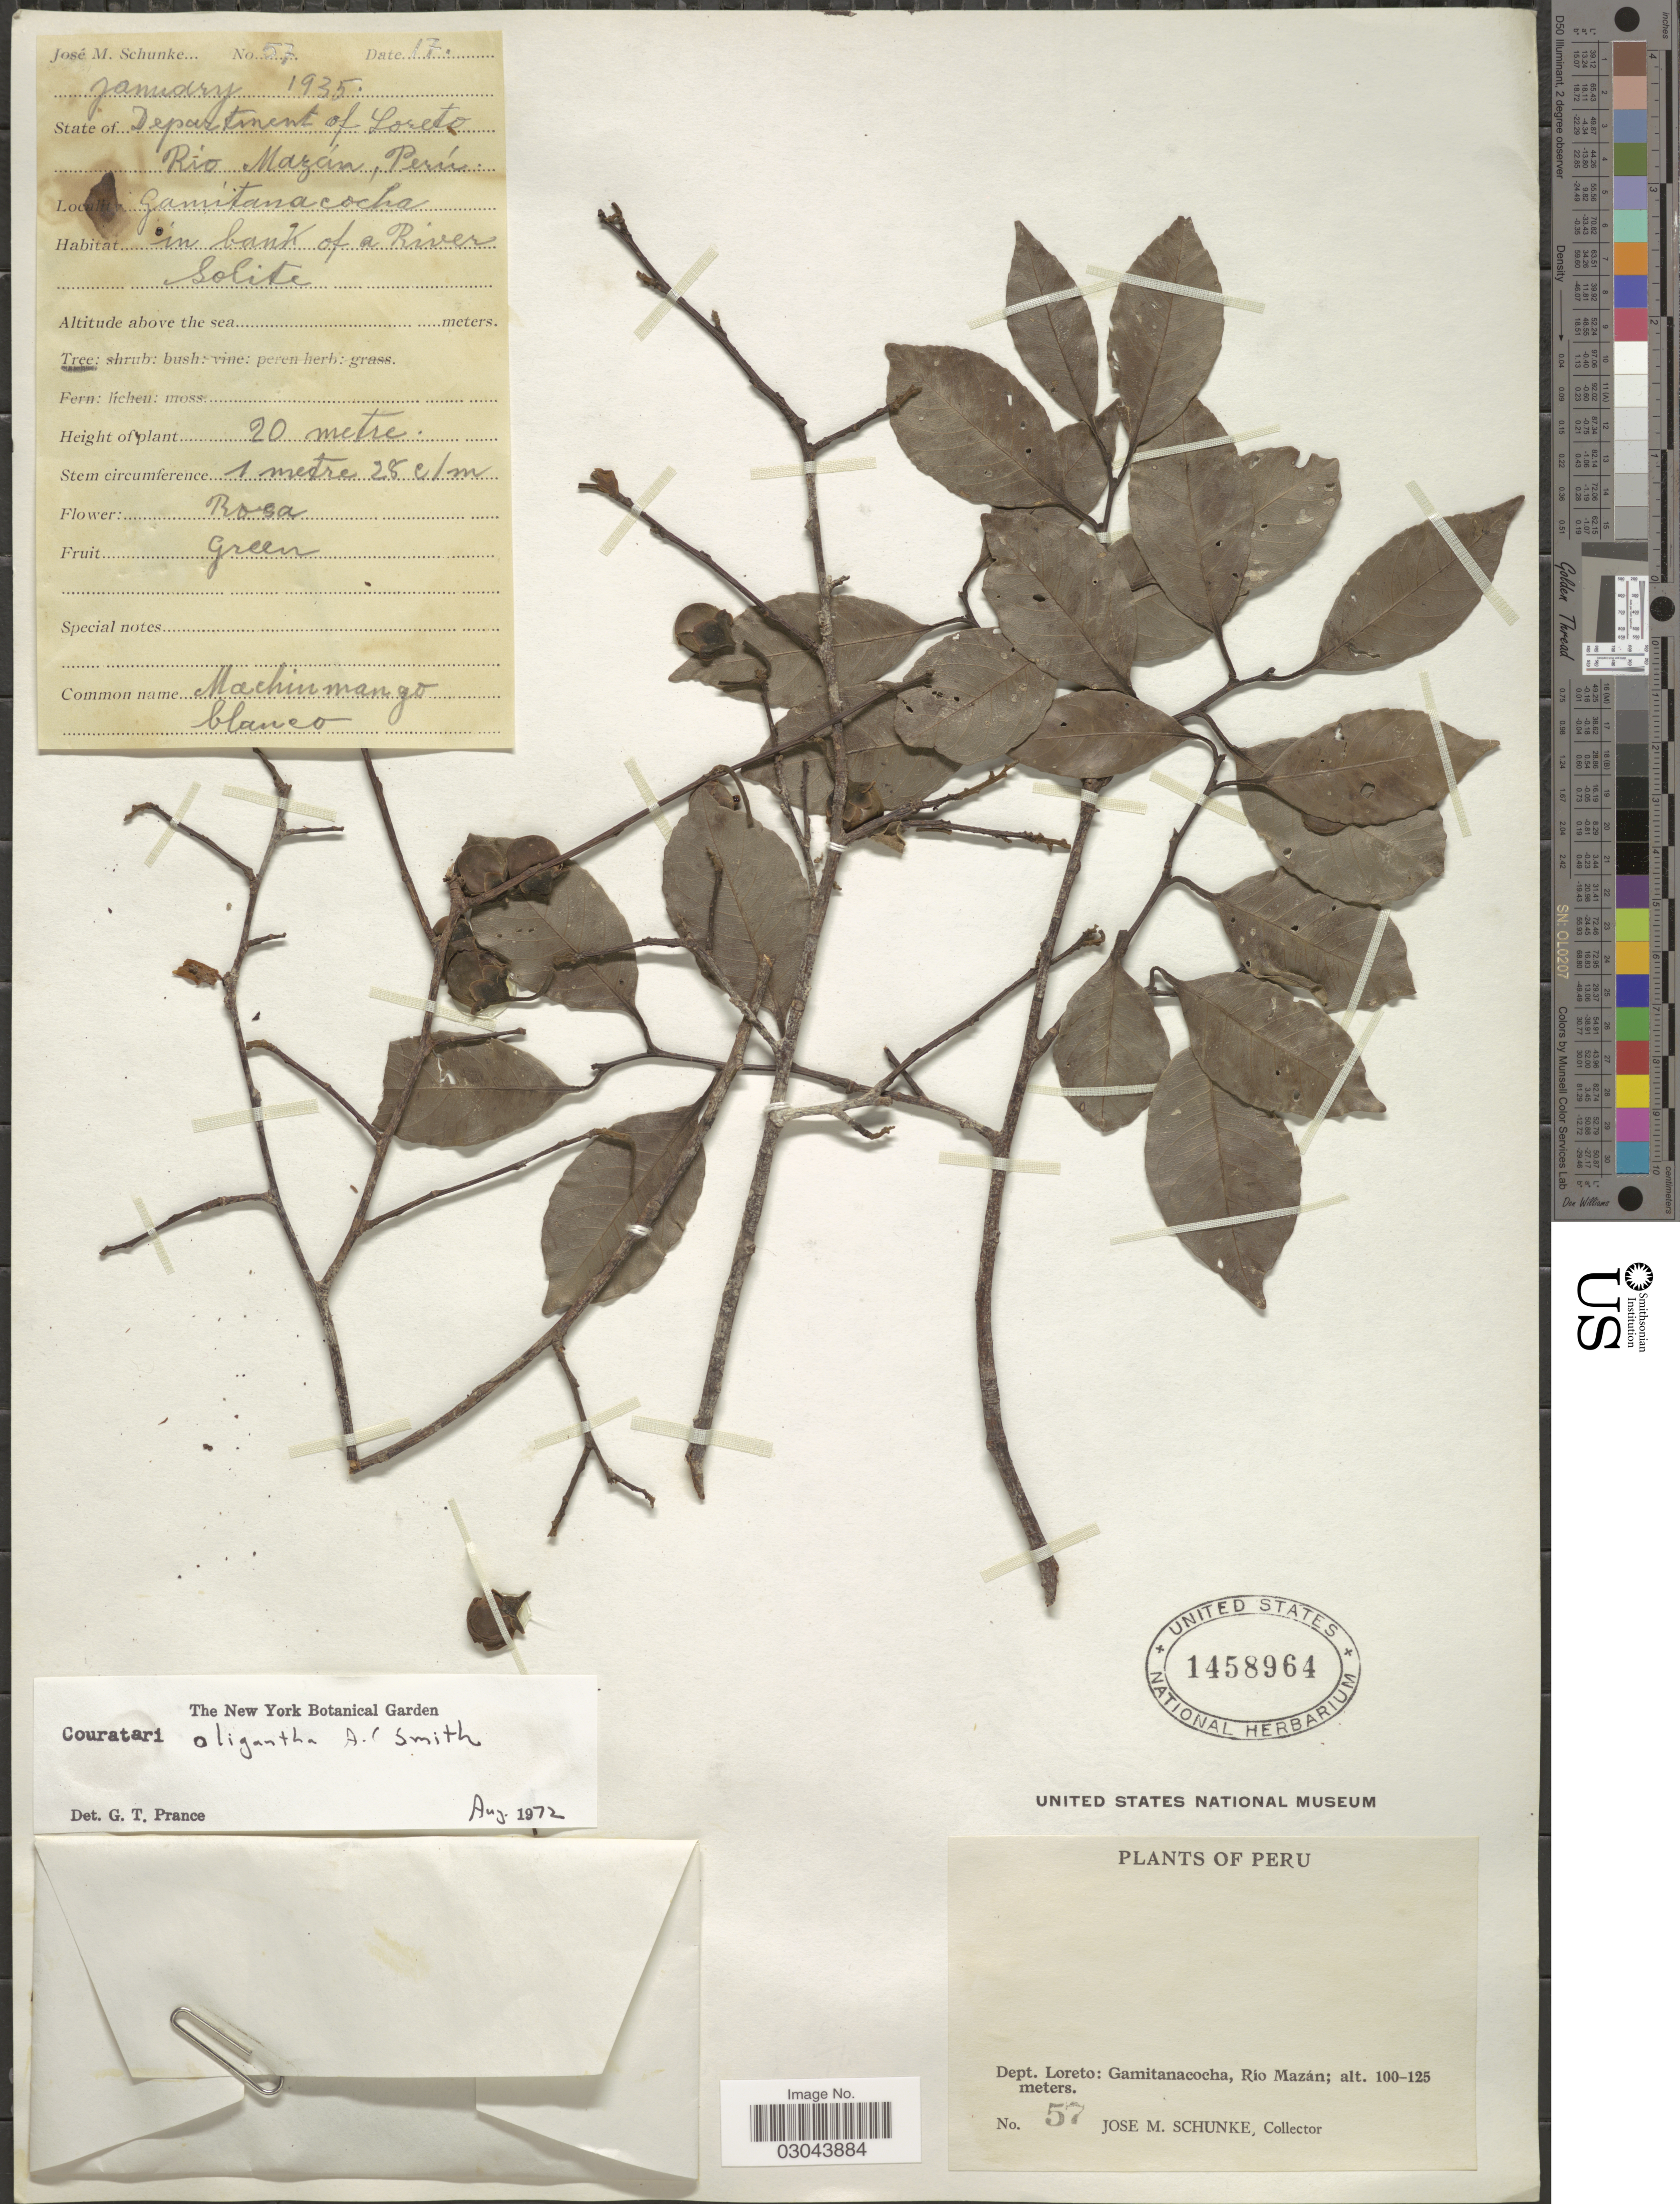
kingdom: Plantae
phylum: Tracheophyta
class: Magnoliopsida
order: Ericales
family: Lecythidaceae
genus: Couratari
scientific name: Couratari oligantha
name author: A.C. Sm.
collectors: J. M. Schunke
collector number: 57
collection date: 1935-01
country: Peru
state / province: Loreto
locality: Dept. LoretoZ: Gamitancocha, Río Mazán.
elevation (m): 100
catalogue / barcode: US 1458964